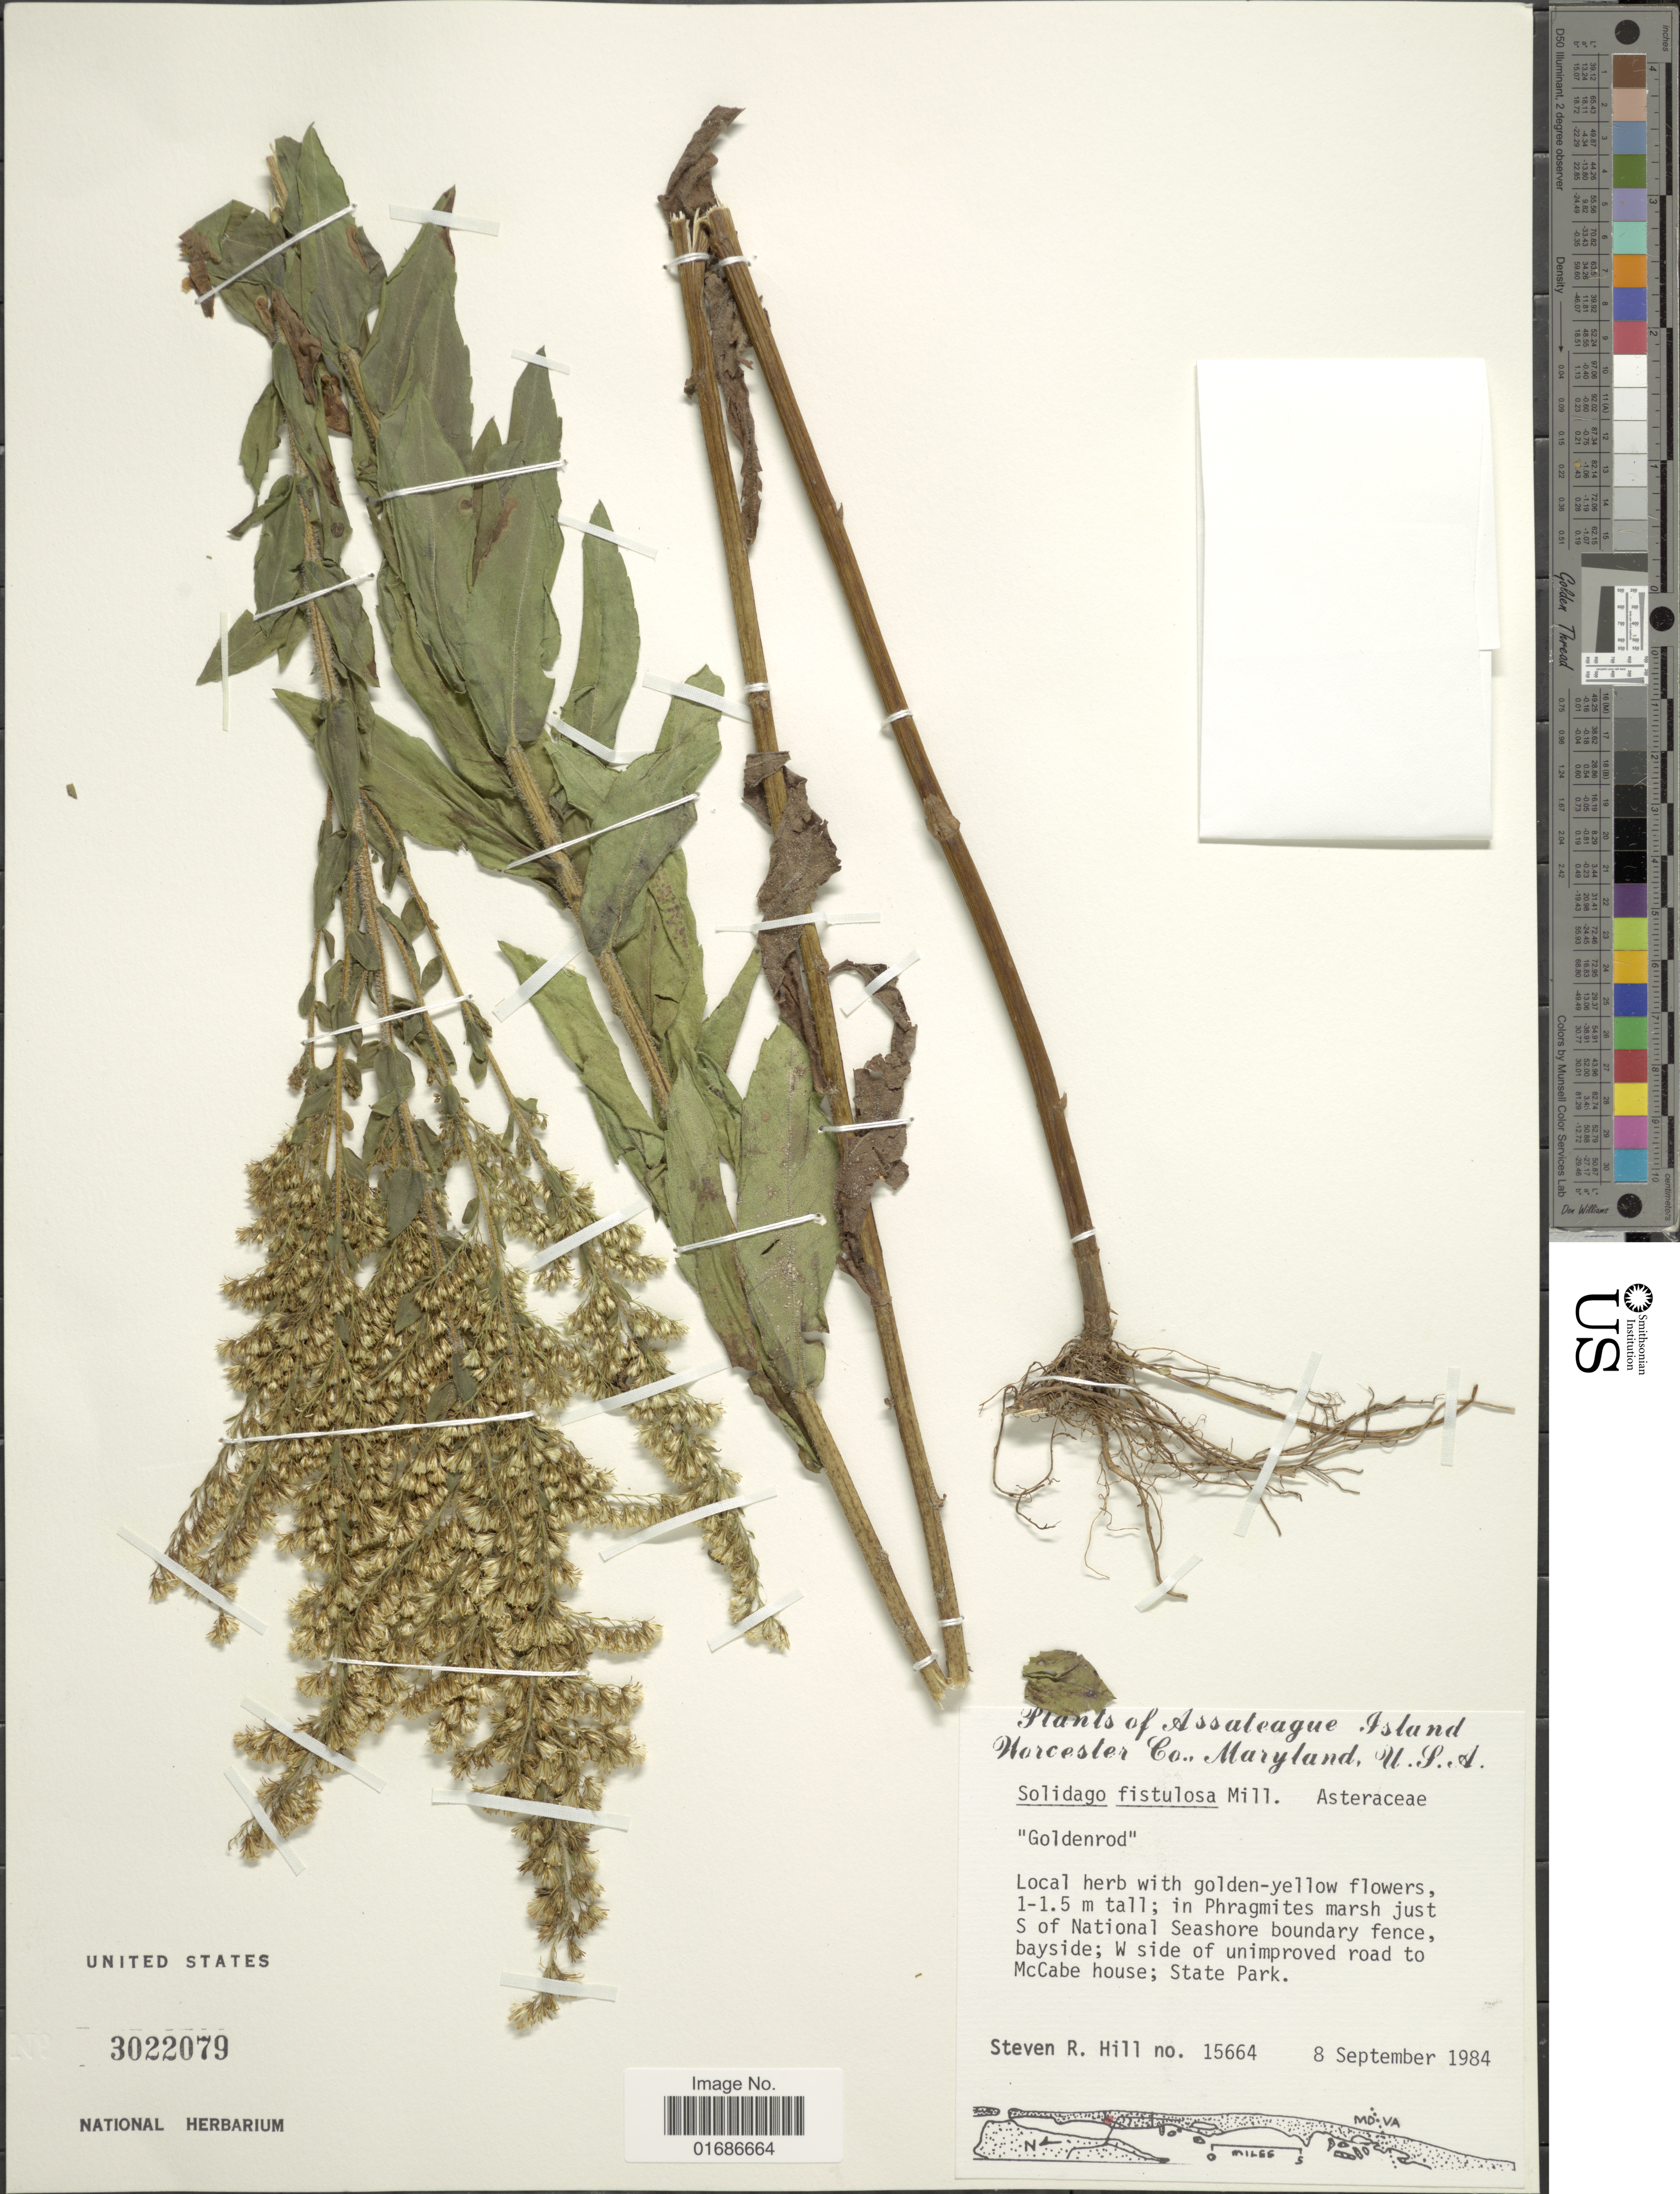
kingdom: Plantae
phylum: Tracheophyta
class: Magnoliopsida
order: Asterales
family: Asteraceae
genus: Solidago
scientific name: Solidago fistulosa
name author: Mill.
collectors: S. R. Hill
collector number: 15664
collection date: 1984-09-08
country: United States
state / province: Maryland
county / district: Worcester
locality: Assaleague Island Worcester Co., Maryland, U. S. A., In Phragmites marsh just S of National Seashore boundary fence bayside; W side of unimproved road to McCabe house, State Park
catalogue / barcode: US 3022079